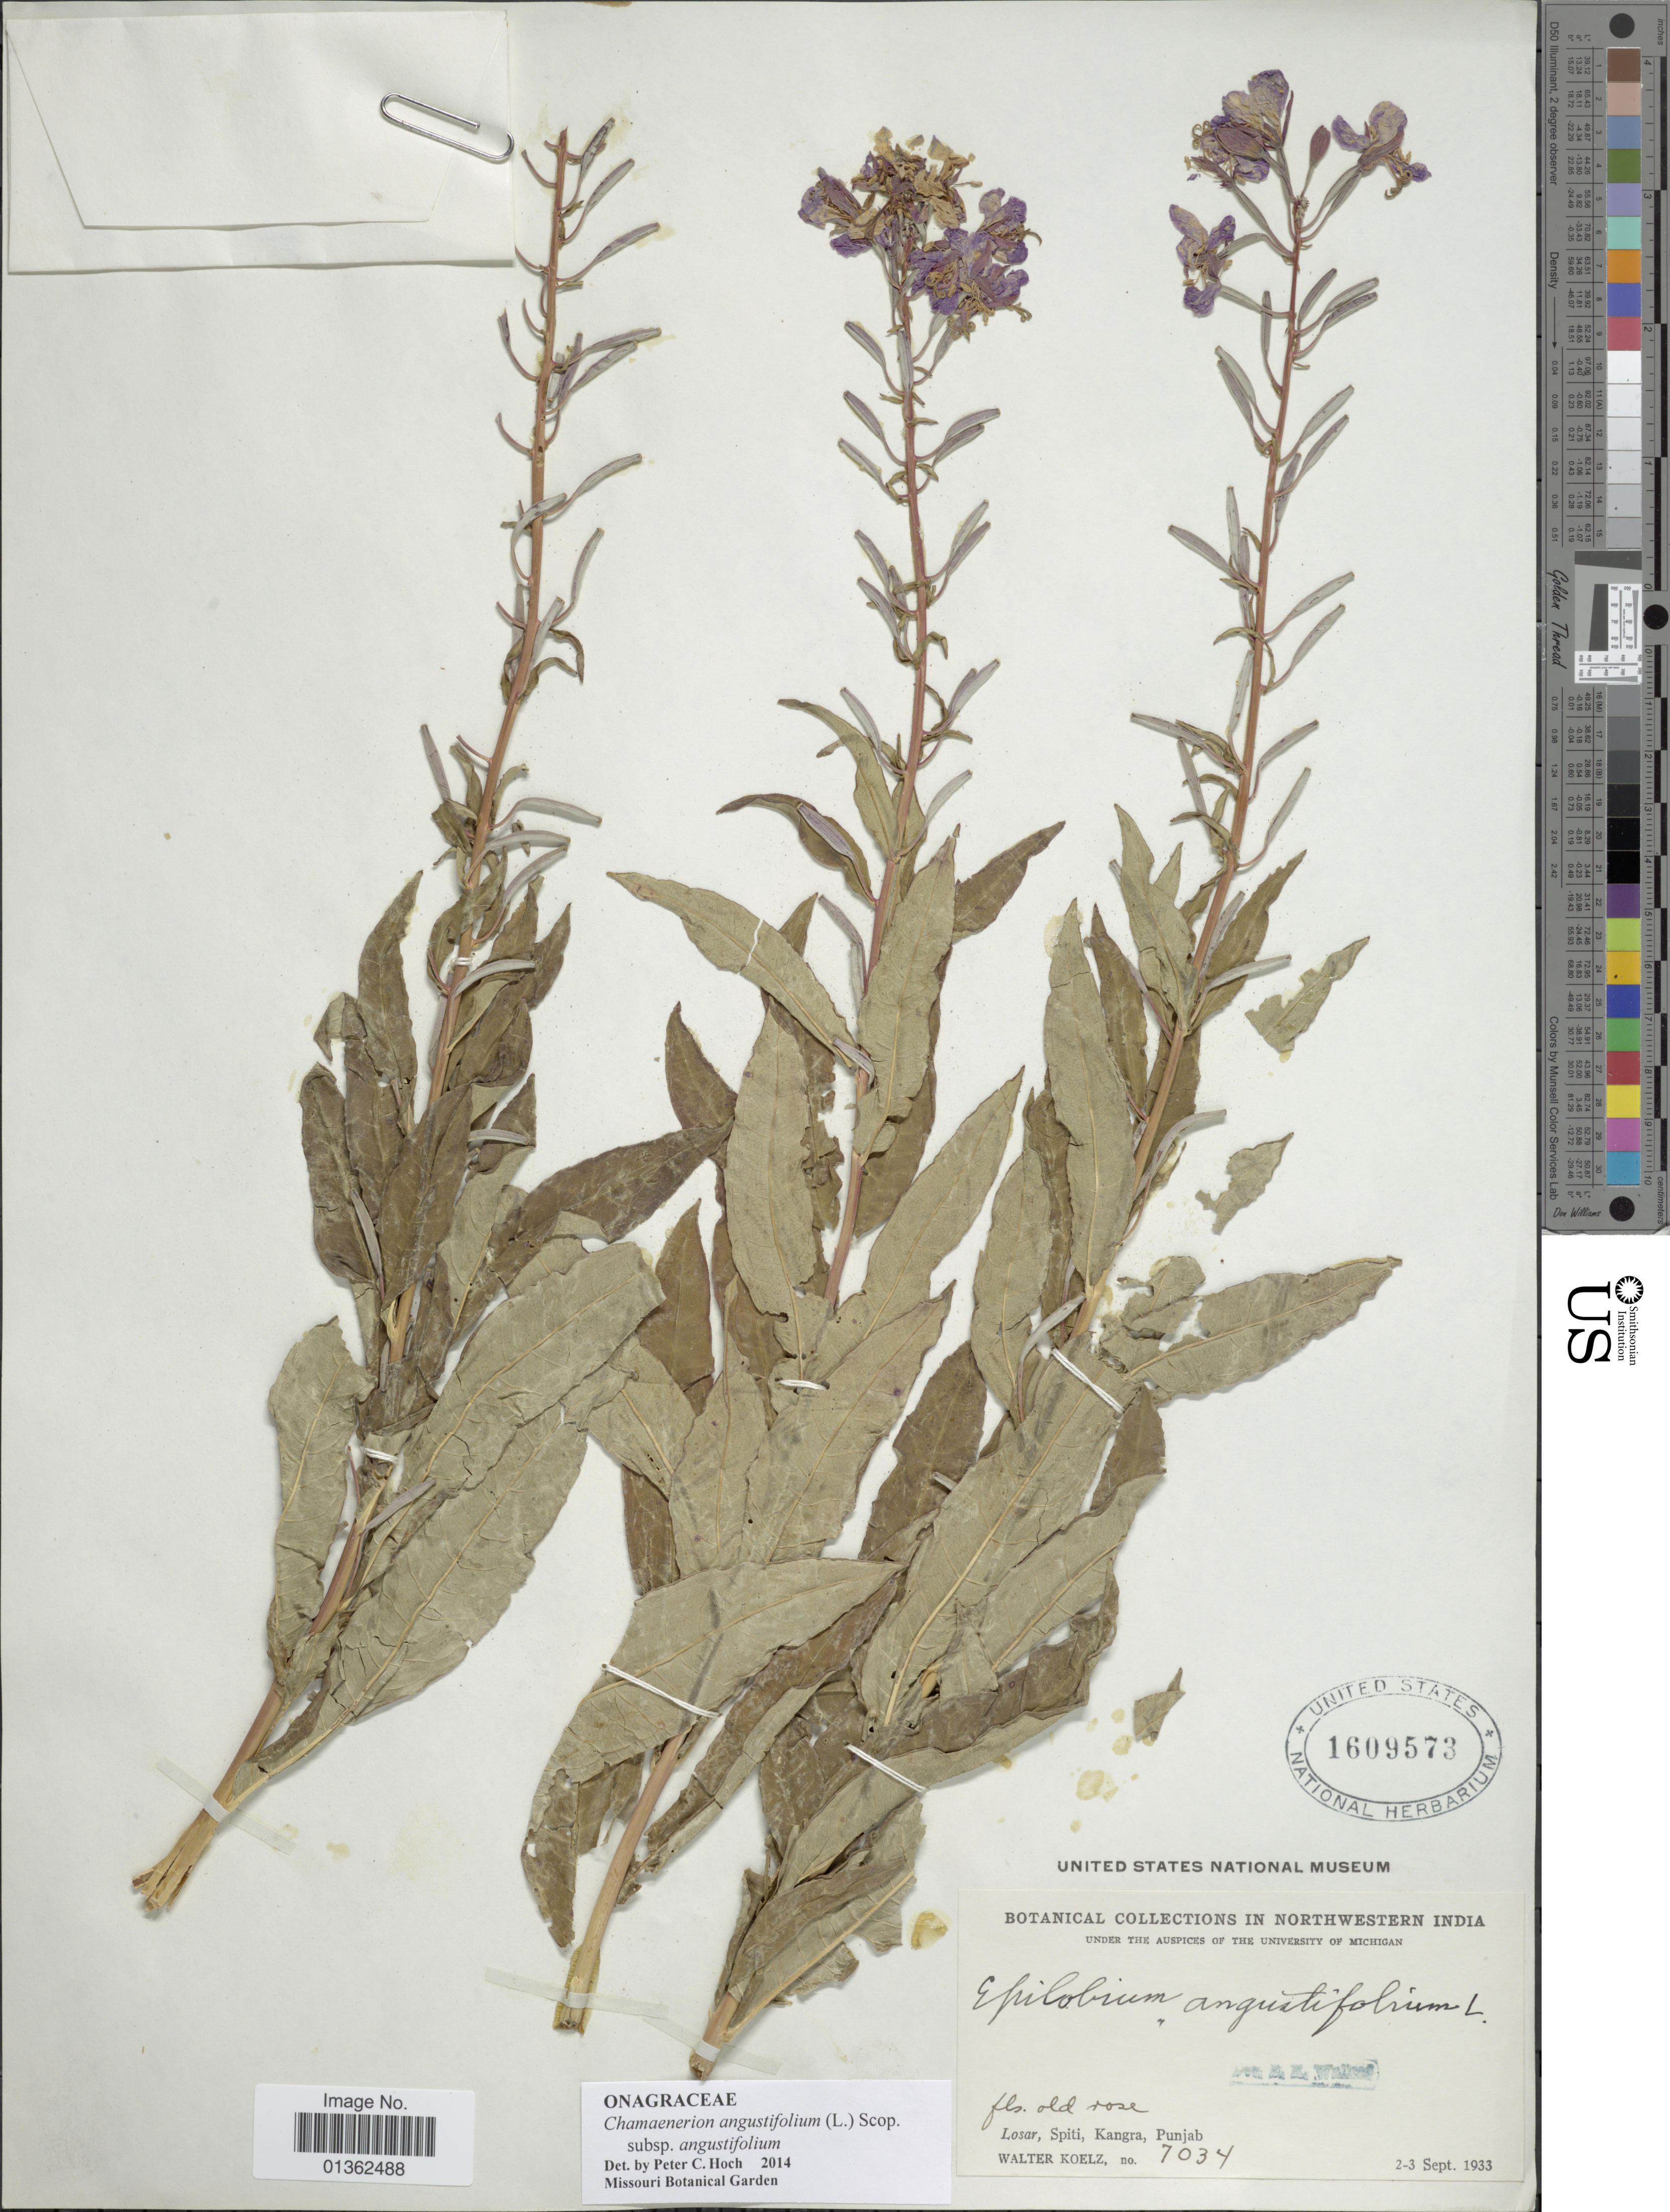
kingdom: Plantae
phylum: Tracheophyta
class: Magnoliopsida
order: Myrtales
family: Onagraceae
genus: Chamaenerion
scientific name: Chamaenerion angustifolium subsp. angustifolium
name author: (L.) Scop.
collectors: W. N. Koelz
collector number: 7034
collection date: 1933-09-02/1933-09-03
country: India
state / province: Himachal Pradesh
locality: Northwestern India. Losar, Spiti, Kangra.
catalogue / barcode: US 1609573